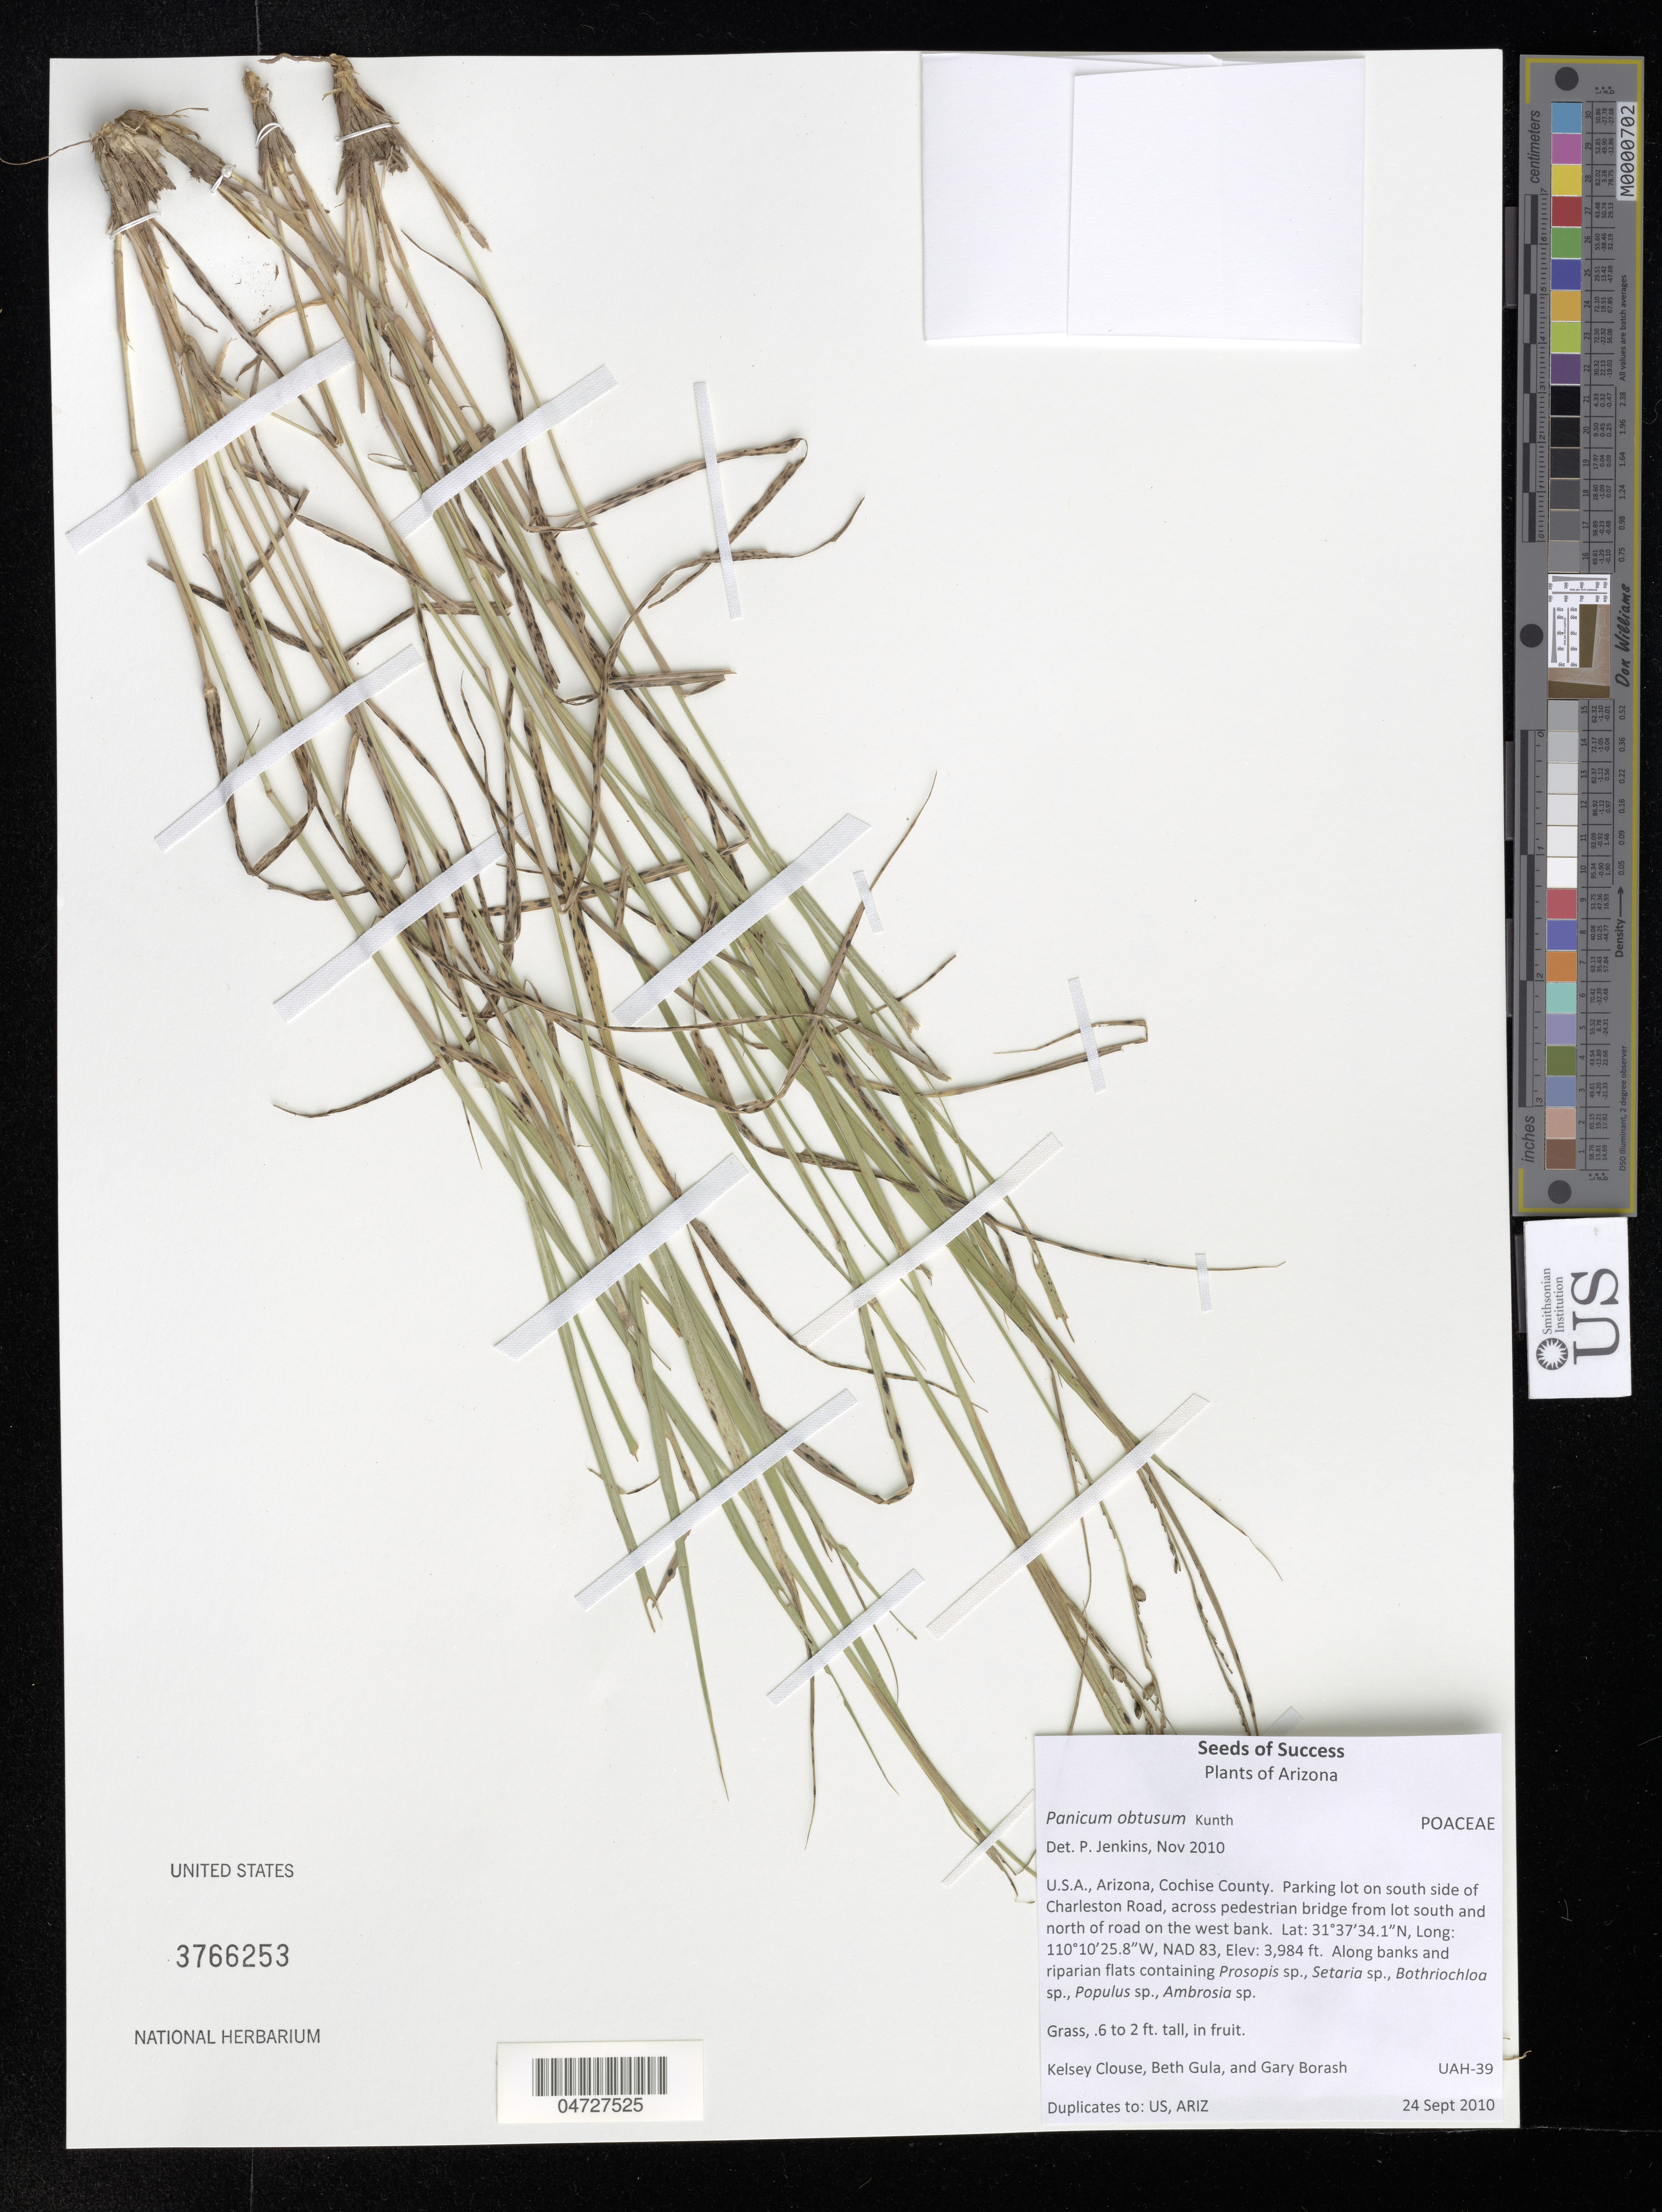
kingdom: Plantae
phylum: Tracheophyta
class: Liliopsida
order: Poales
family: Poaceae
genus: Panicum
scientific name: Panicum obtusum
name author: Kunth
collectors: K. Clouse, B. Gula & G. Borash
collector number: UAH-39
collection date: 2010-09-24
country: United States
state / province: Arizona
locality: Cochise County. Parking lot on south side of Charleston Road, across pedestrian bridge from lot south and north of road on the west bank.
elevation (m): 1214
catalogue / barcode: US 3766253